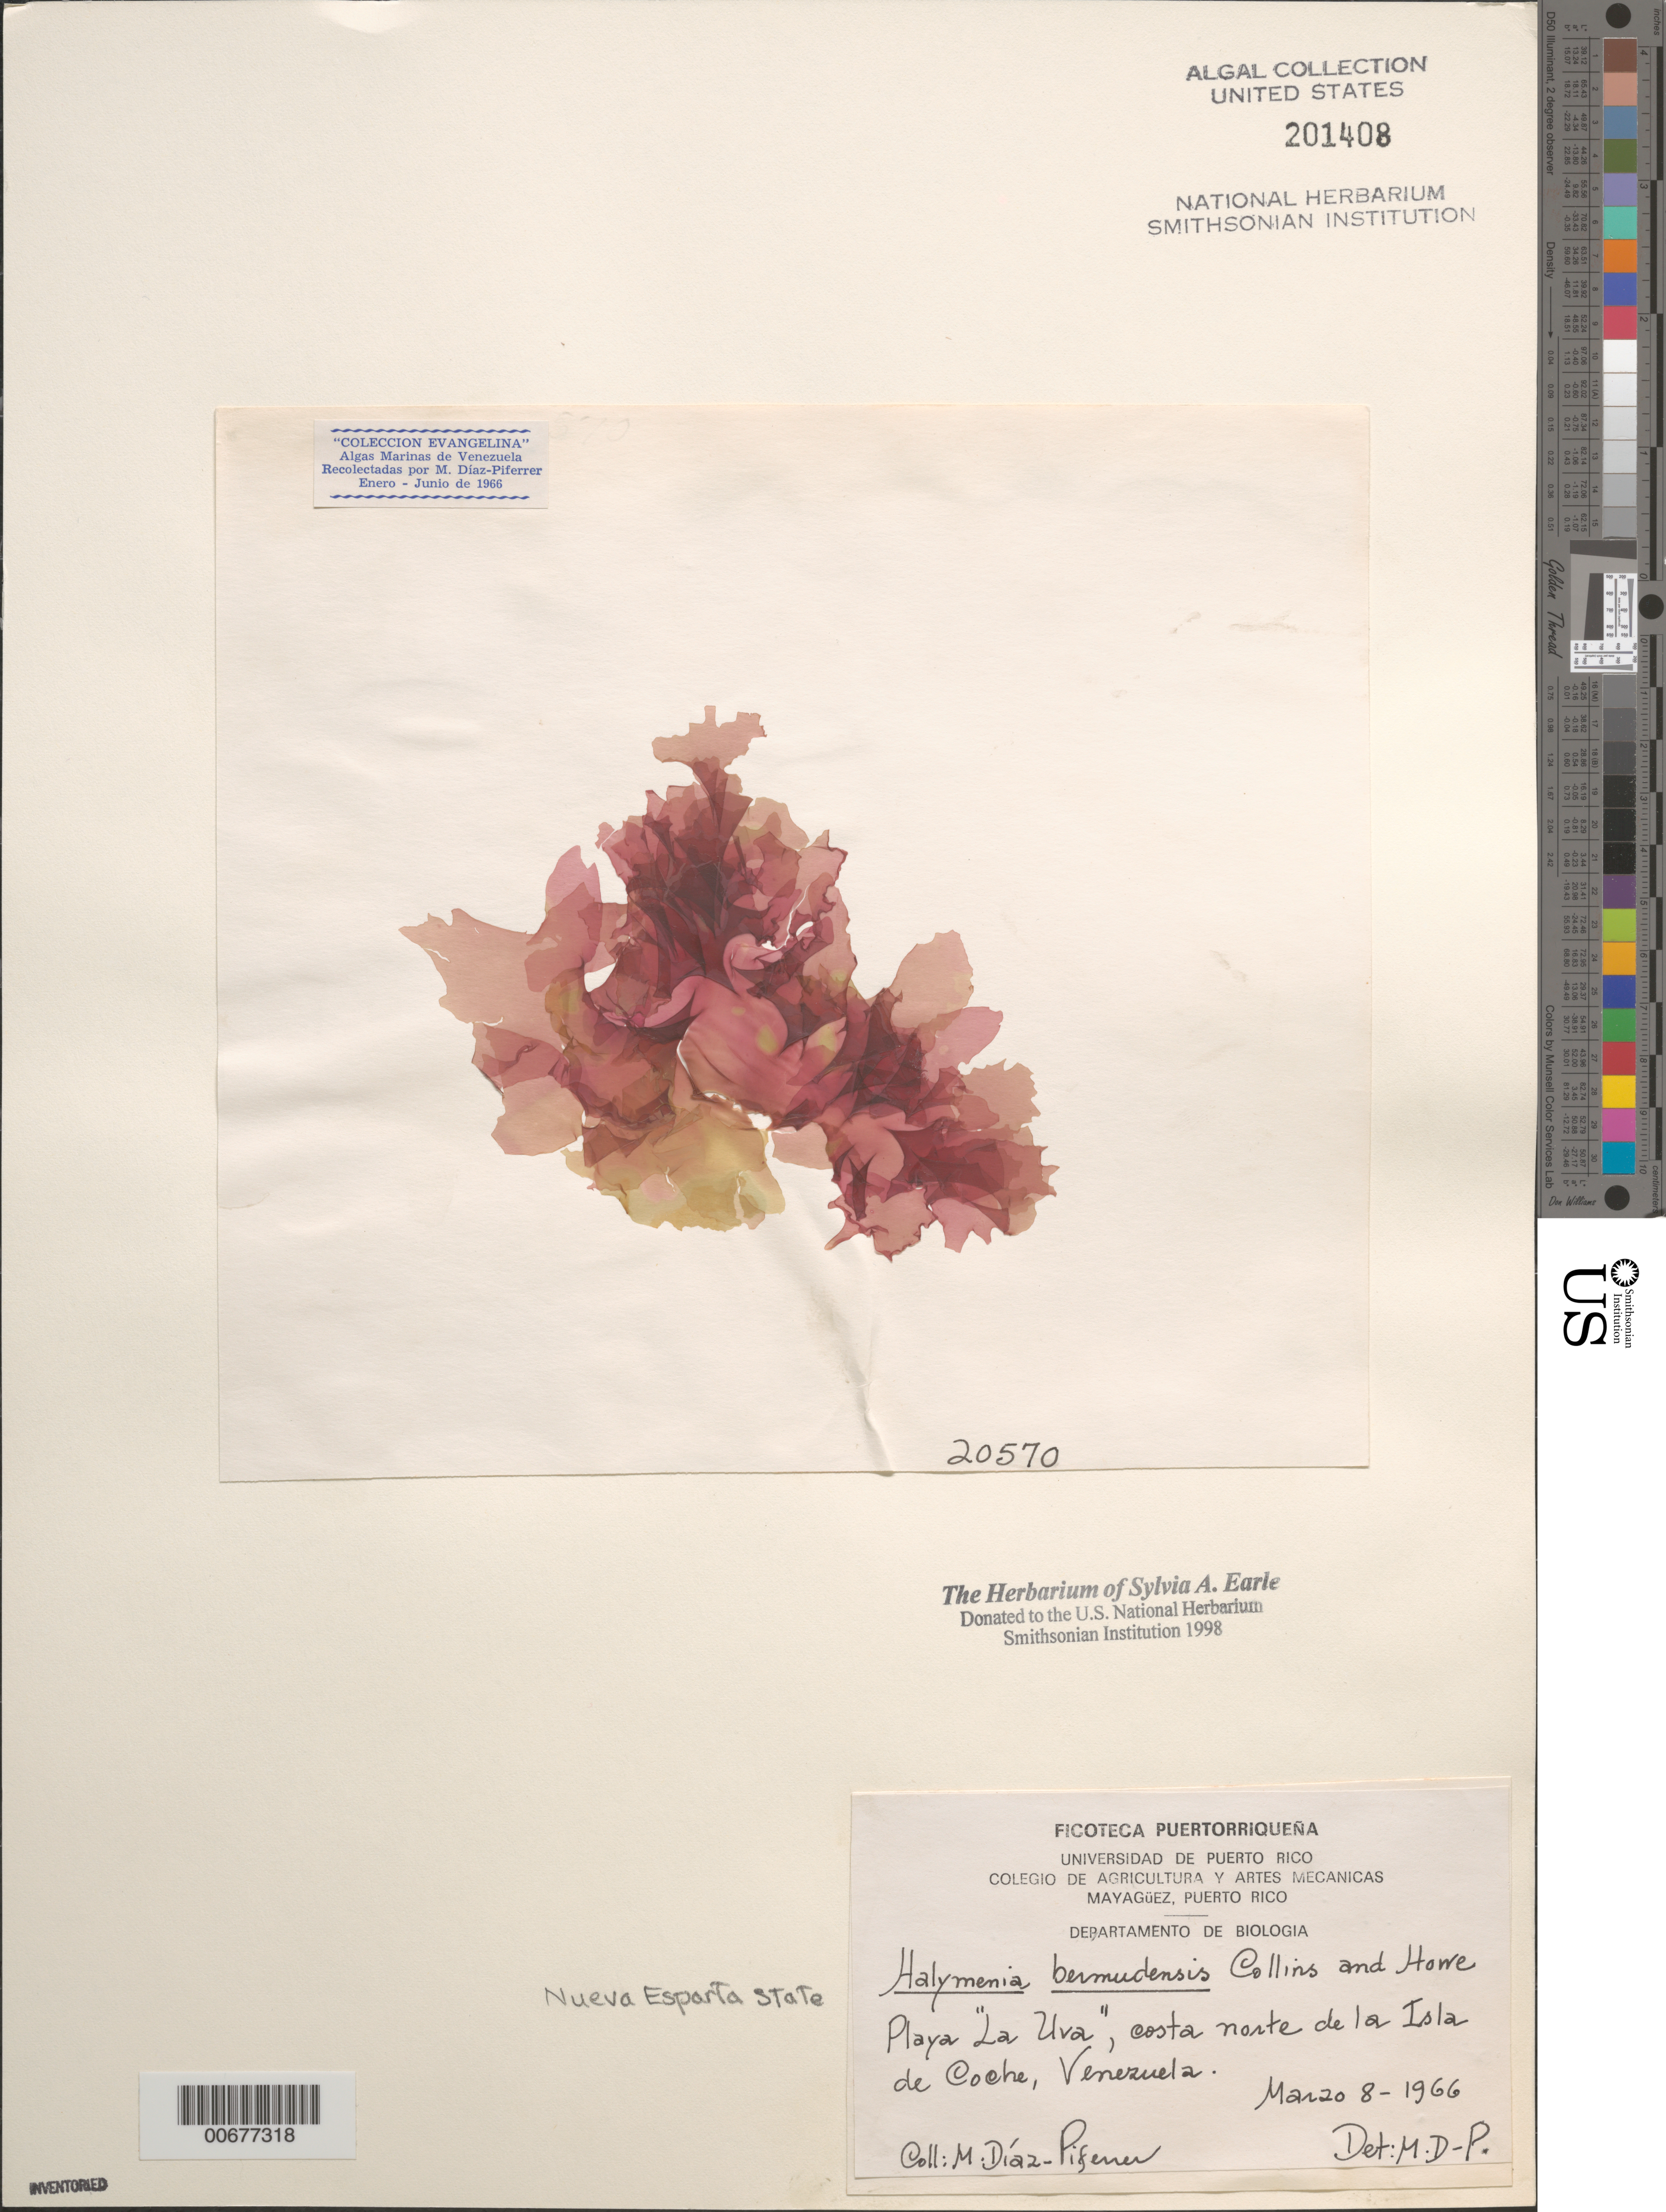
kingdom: Plantae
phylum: Rhodophyta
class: Florideophyceae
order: Sebdeniales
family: Sebdeniaceae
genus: Sebdenia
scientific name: Sebdenia flabellata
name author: (J. Agardh) P.G. Parkinson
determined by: Algae name updating Project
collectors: M. Diaz-Piferrer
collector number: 20570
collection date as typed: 08 Mar 1966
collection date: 1966-03-08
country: Venezuela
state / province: Nueva Esparta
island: Coche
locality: Playa La Uva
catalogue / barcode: US 201408